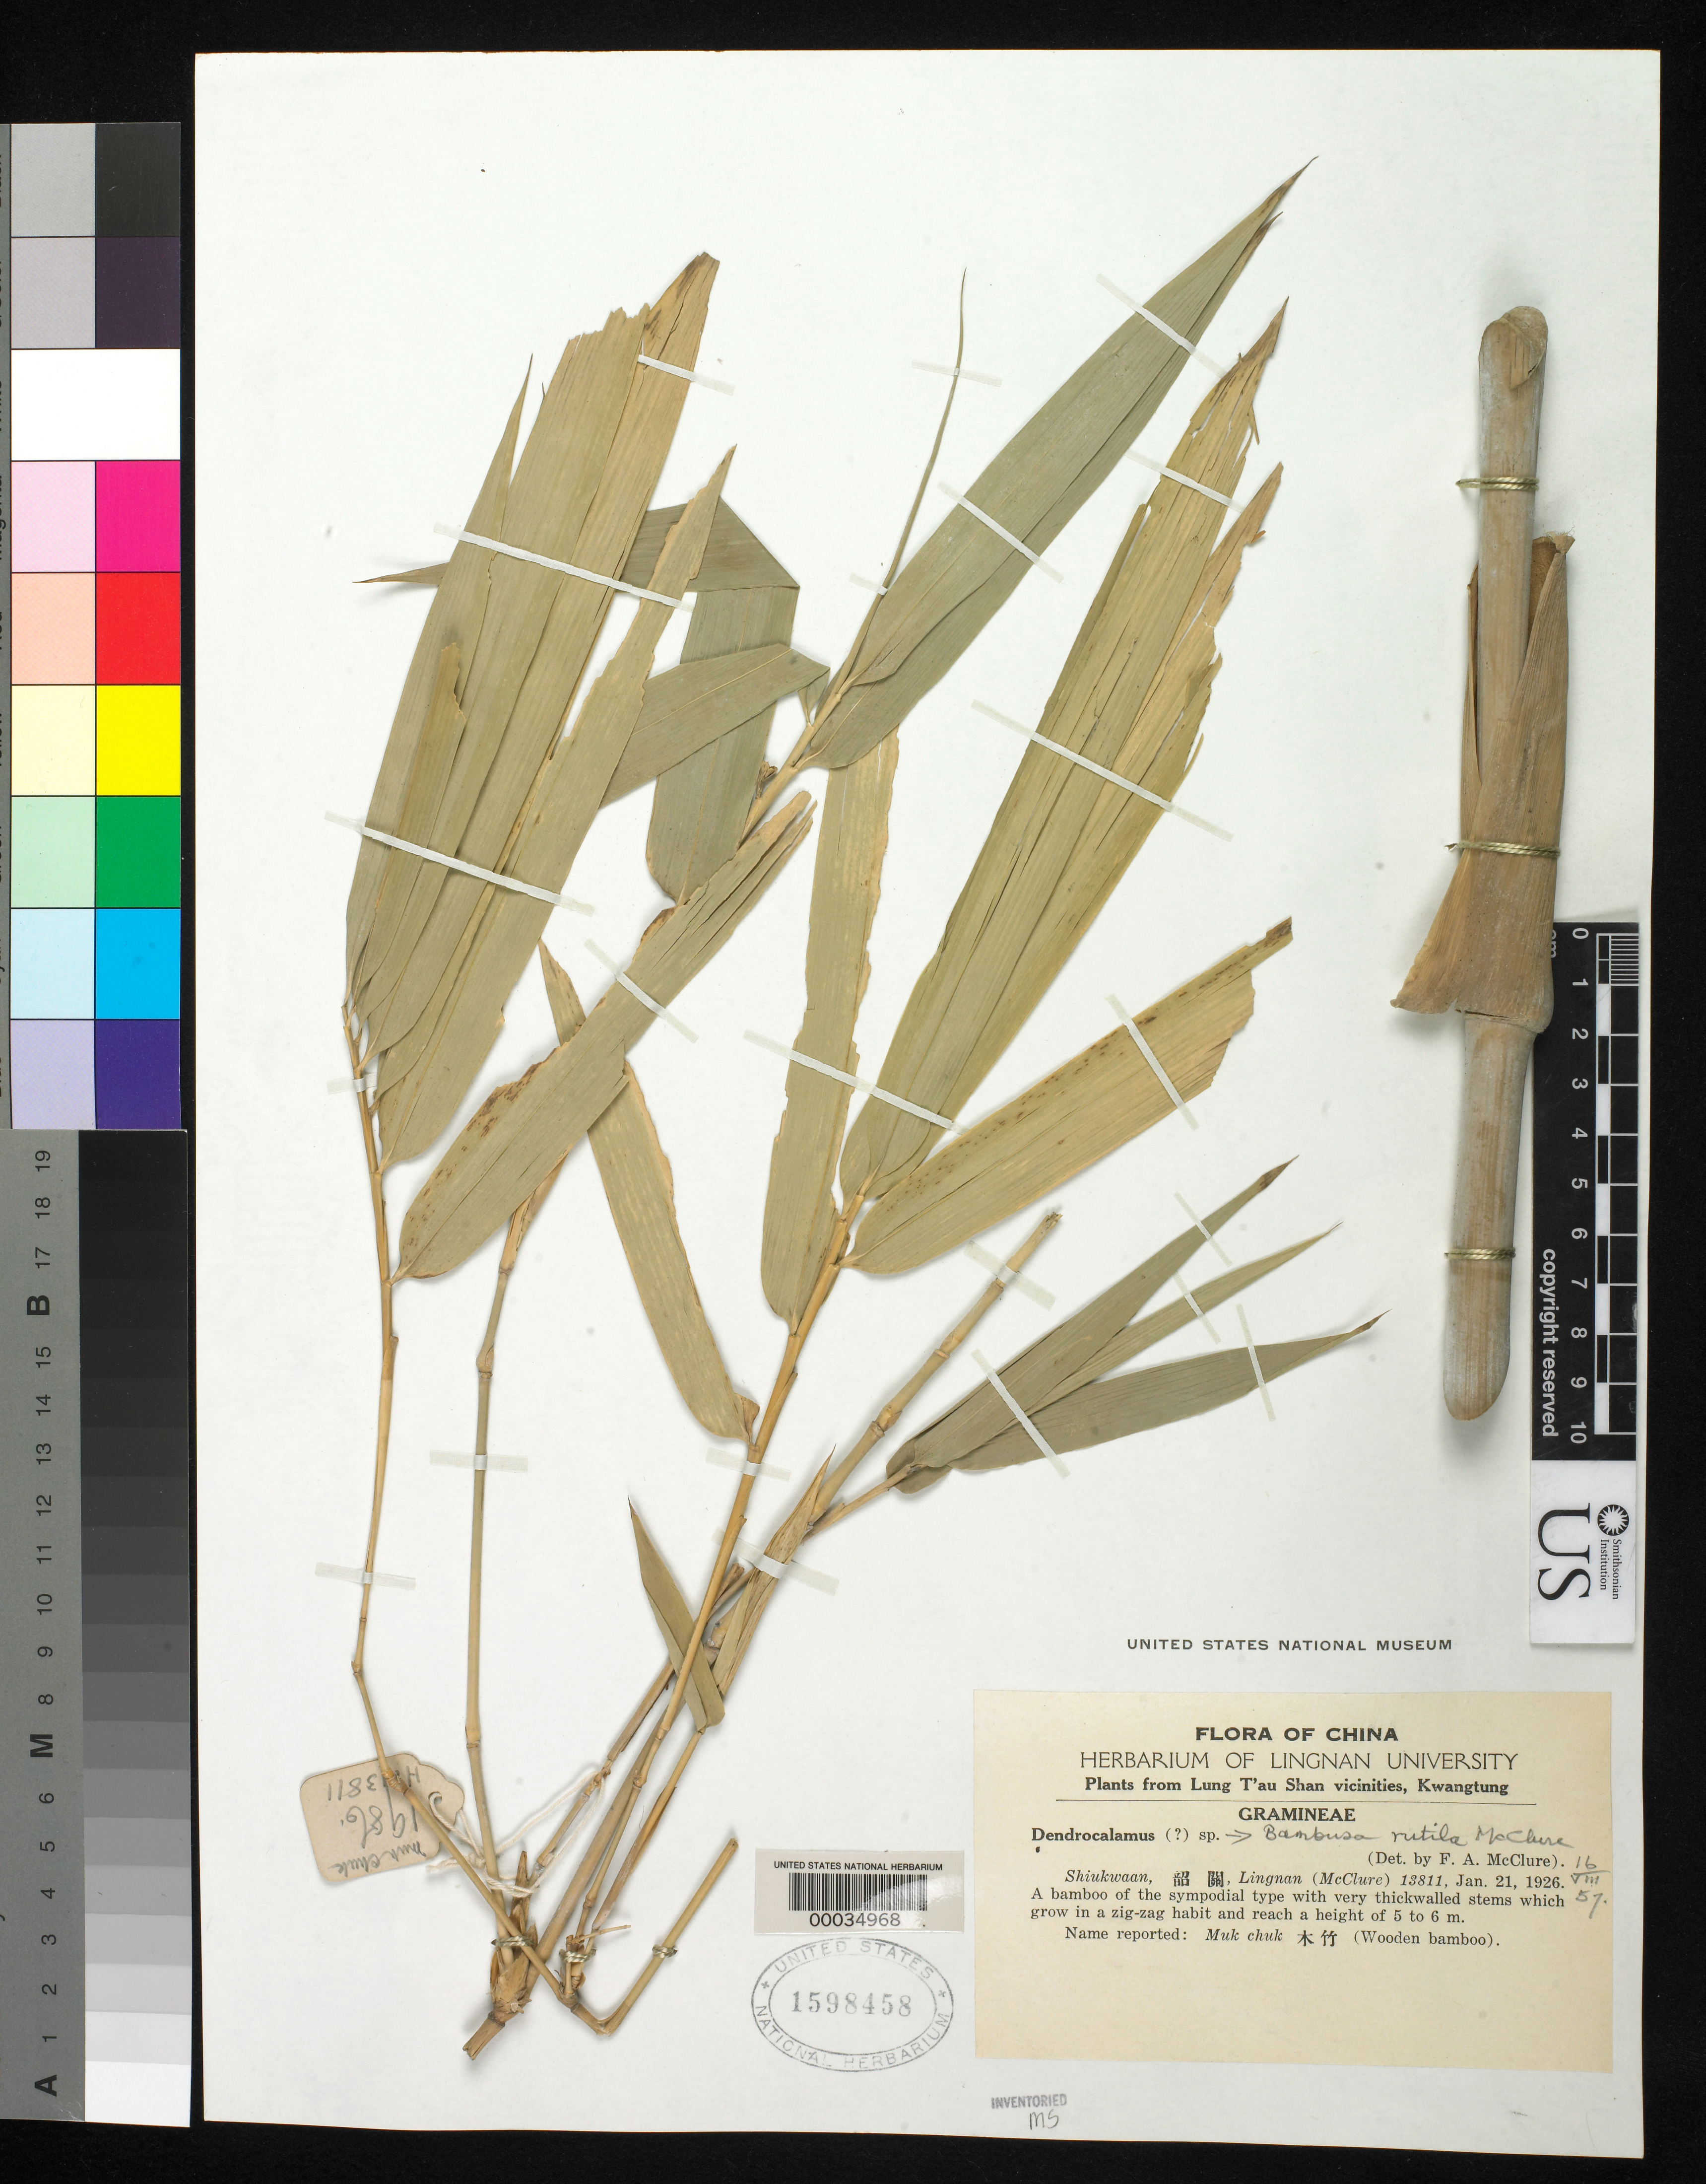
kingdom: Plantae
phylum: Tracheophyta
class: Liliopsida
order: Poales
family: Poaceae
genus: Bambusa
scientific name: Bambusa rutila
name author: McClure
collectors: F. A. McClure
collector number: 20706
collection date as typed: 21 Jan 1926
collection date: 1926-01-21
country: China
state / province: Guangdong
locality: Shiu kwaan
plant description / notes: this is the same collection number (Fung 20706) as the type collection of Bambusa rutila McClure, but with earlier collection date; original source of cultivated material from which type was made?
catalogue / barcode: US 1598458